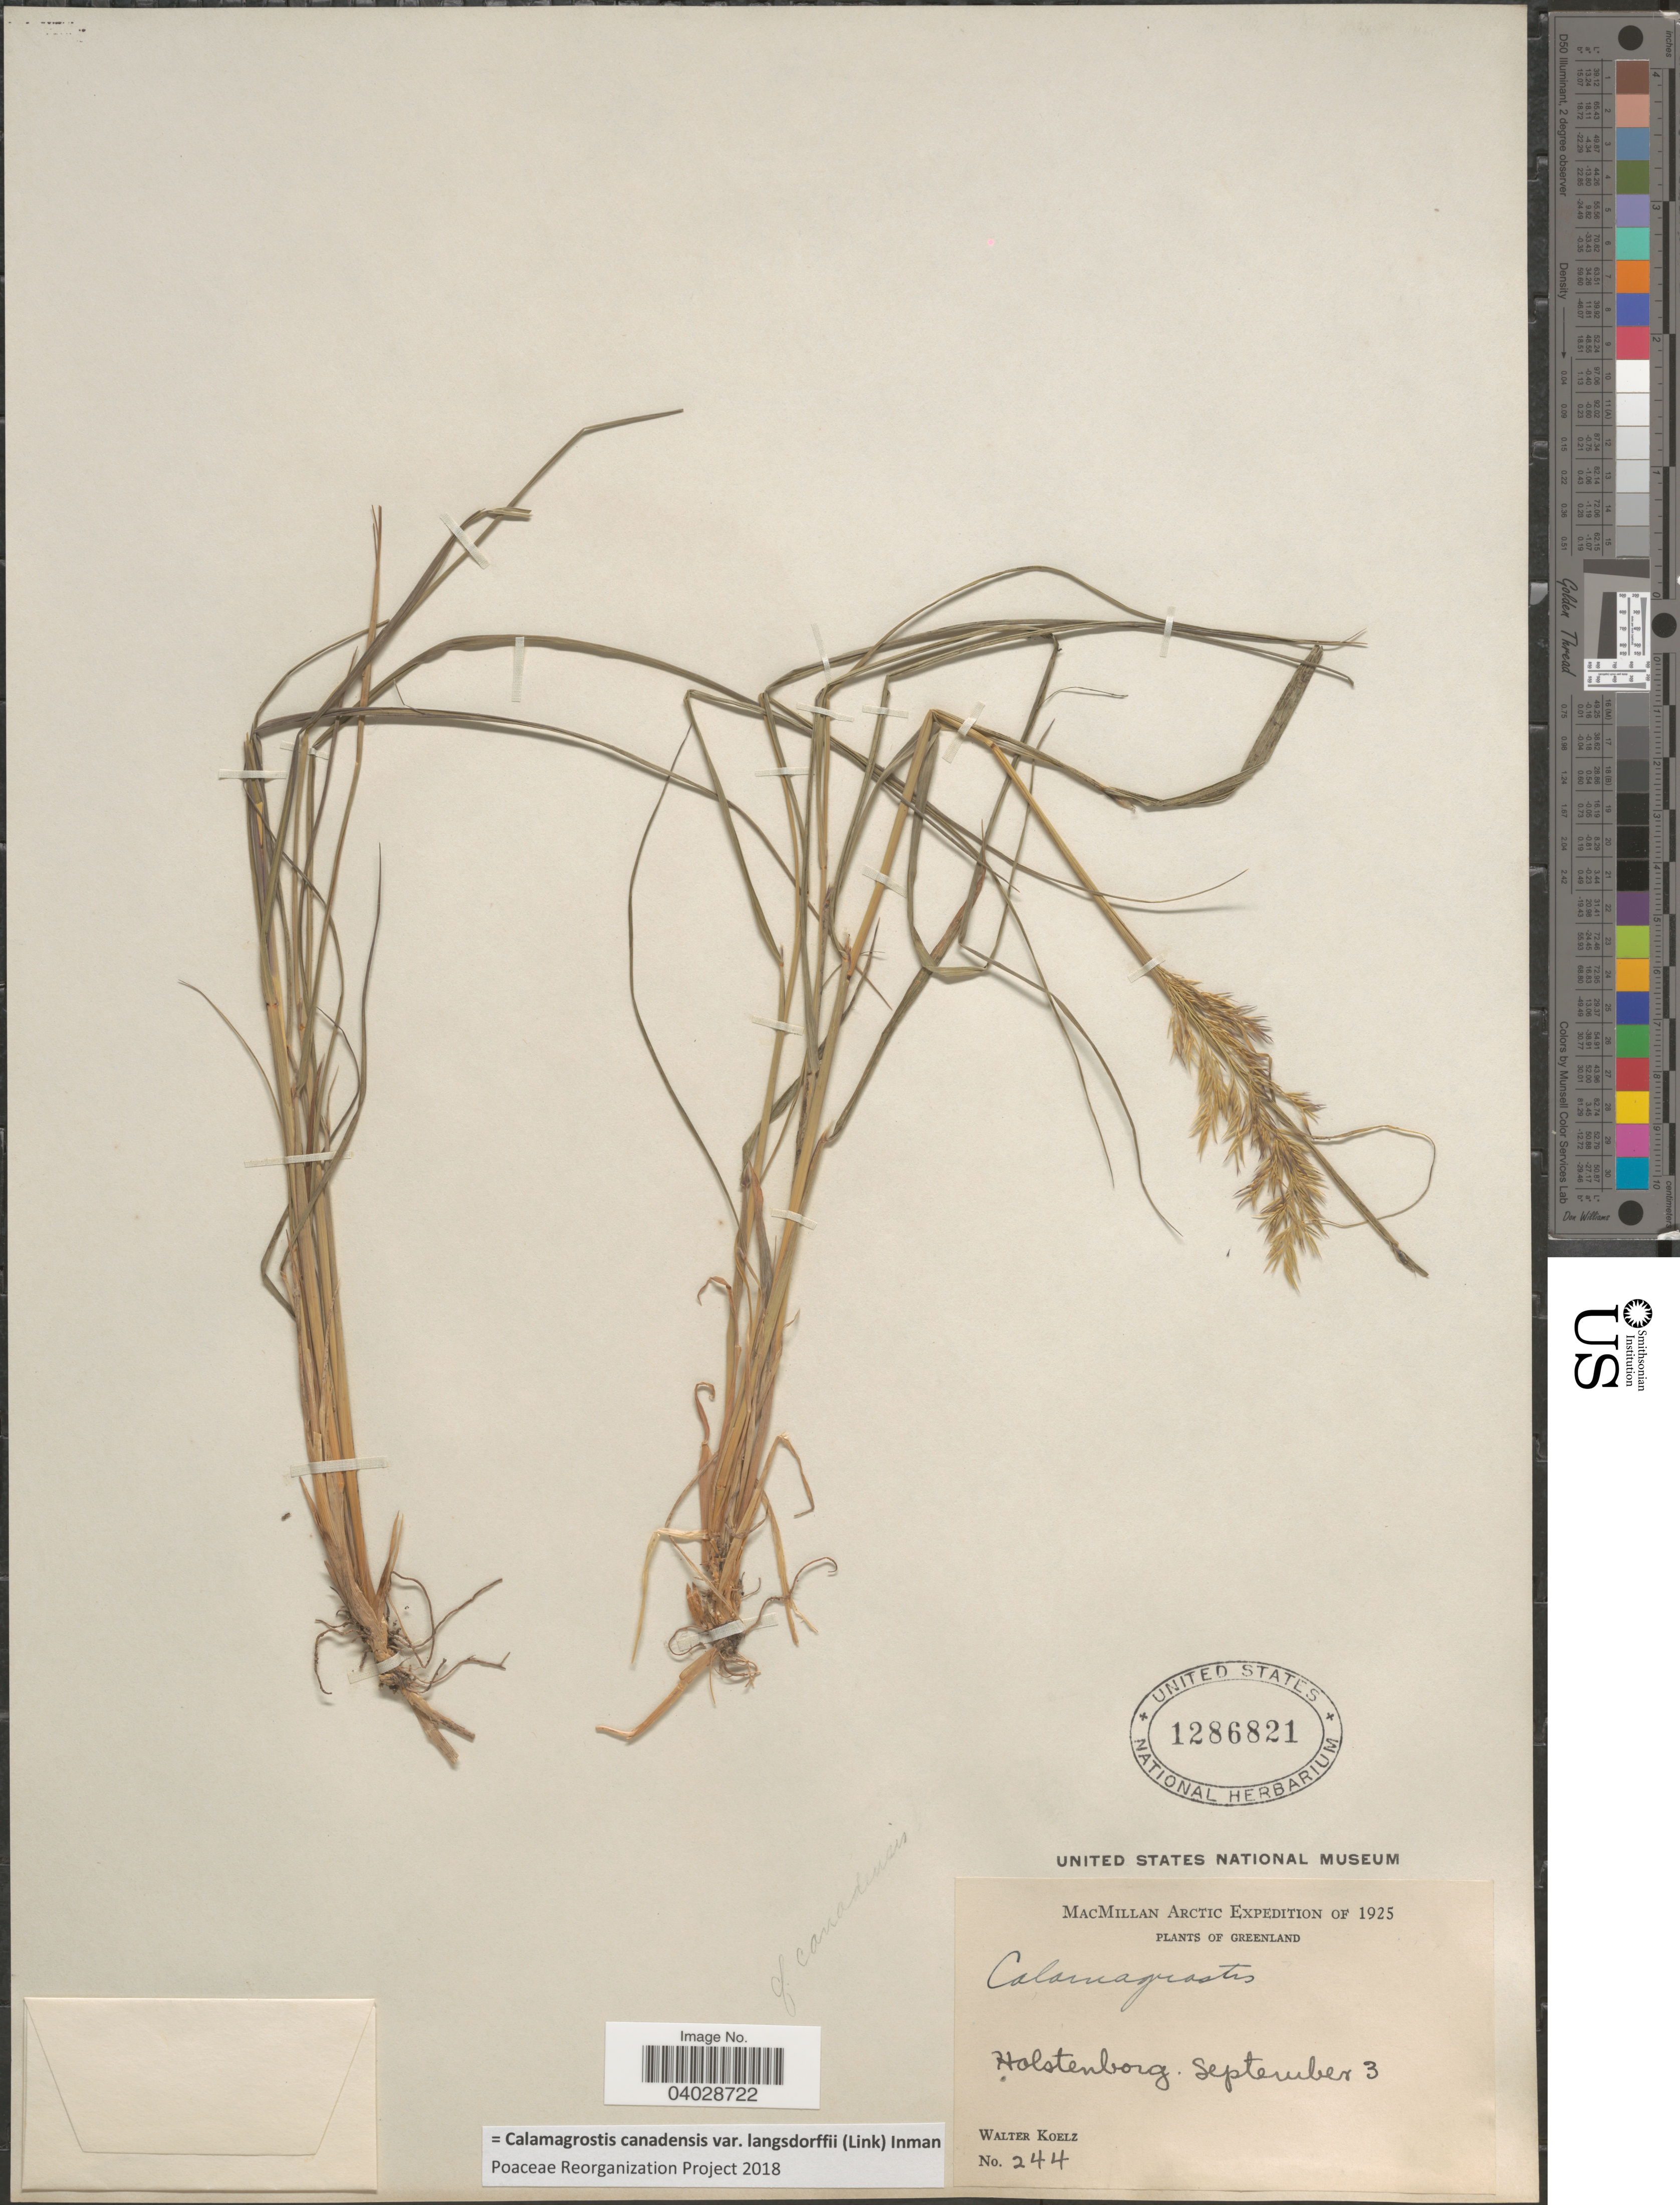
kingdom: Plantae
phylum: Tracheophyta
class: Liliopsida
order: Poales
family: Poaceae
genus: Calamagrostis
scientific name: Calamagrostis canadensis var. langsdorffii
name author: (Link) Inman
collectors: W. N. Koelz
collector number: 244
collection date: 1925-09-03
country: Greenland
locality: Holstenborg.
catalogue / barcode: US 1286821